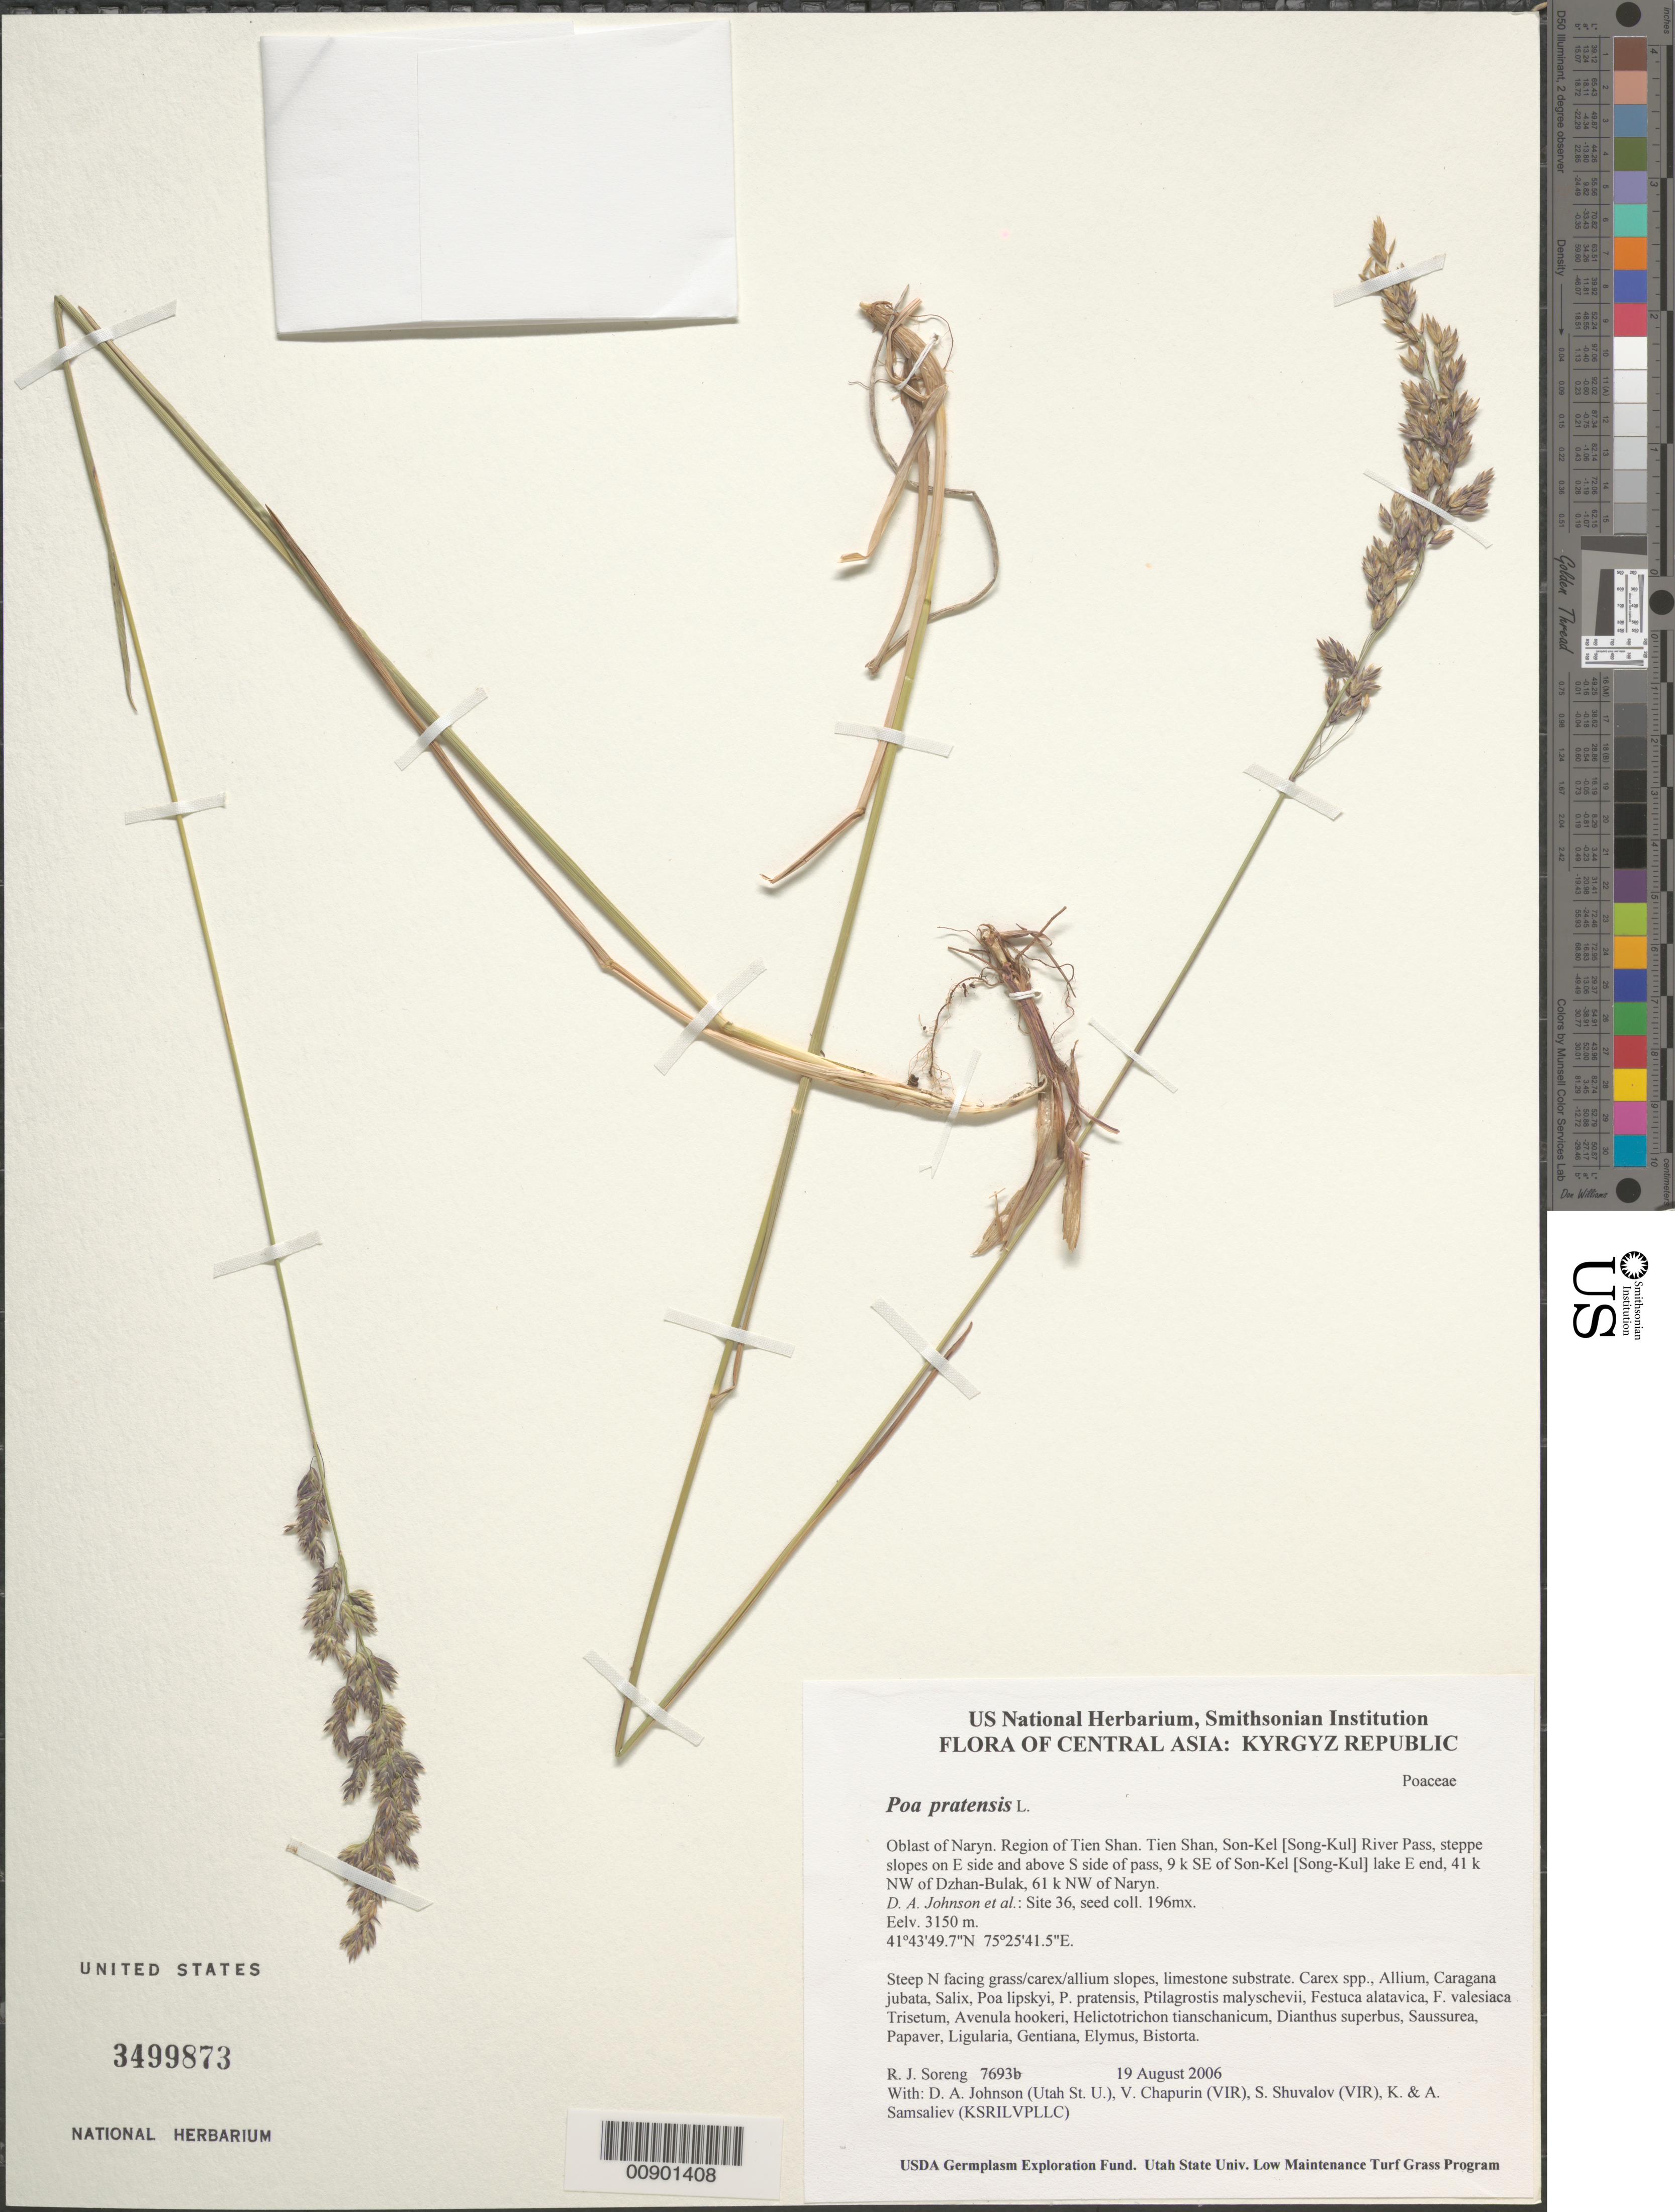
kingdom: Plantae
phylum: Tracheophyta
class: Liliopsida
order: Poales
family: Poaceae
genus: Poa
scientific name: Poa pratensis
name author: L.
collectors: R. J. Soreng, D. Johnson, S. Shuvalov, V. Chapurin, K. Samsaliev & A. Samsaliev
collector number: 7693-b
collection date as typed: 19 Aug 2006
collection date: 2006-08-19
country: Kyrgyzstan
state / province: Naryn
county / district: Tien Shan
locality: Tien Shan, Son-Kel River Pass, steppe slopes on E side and above S side of pass, 9 km SE of Son-Kel lake E end, 41 km NW of Dzhan-Bulak, 61 km NW of Naryn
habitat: Steep N facing grass/carex/allium slopes, limestone substrate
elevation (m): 3150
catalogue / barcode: US 3499873